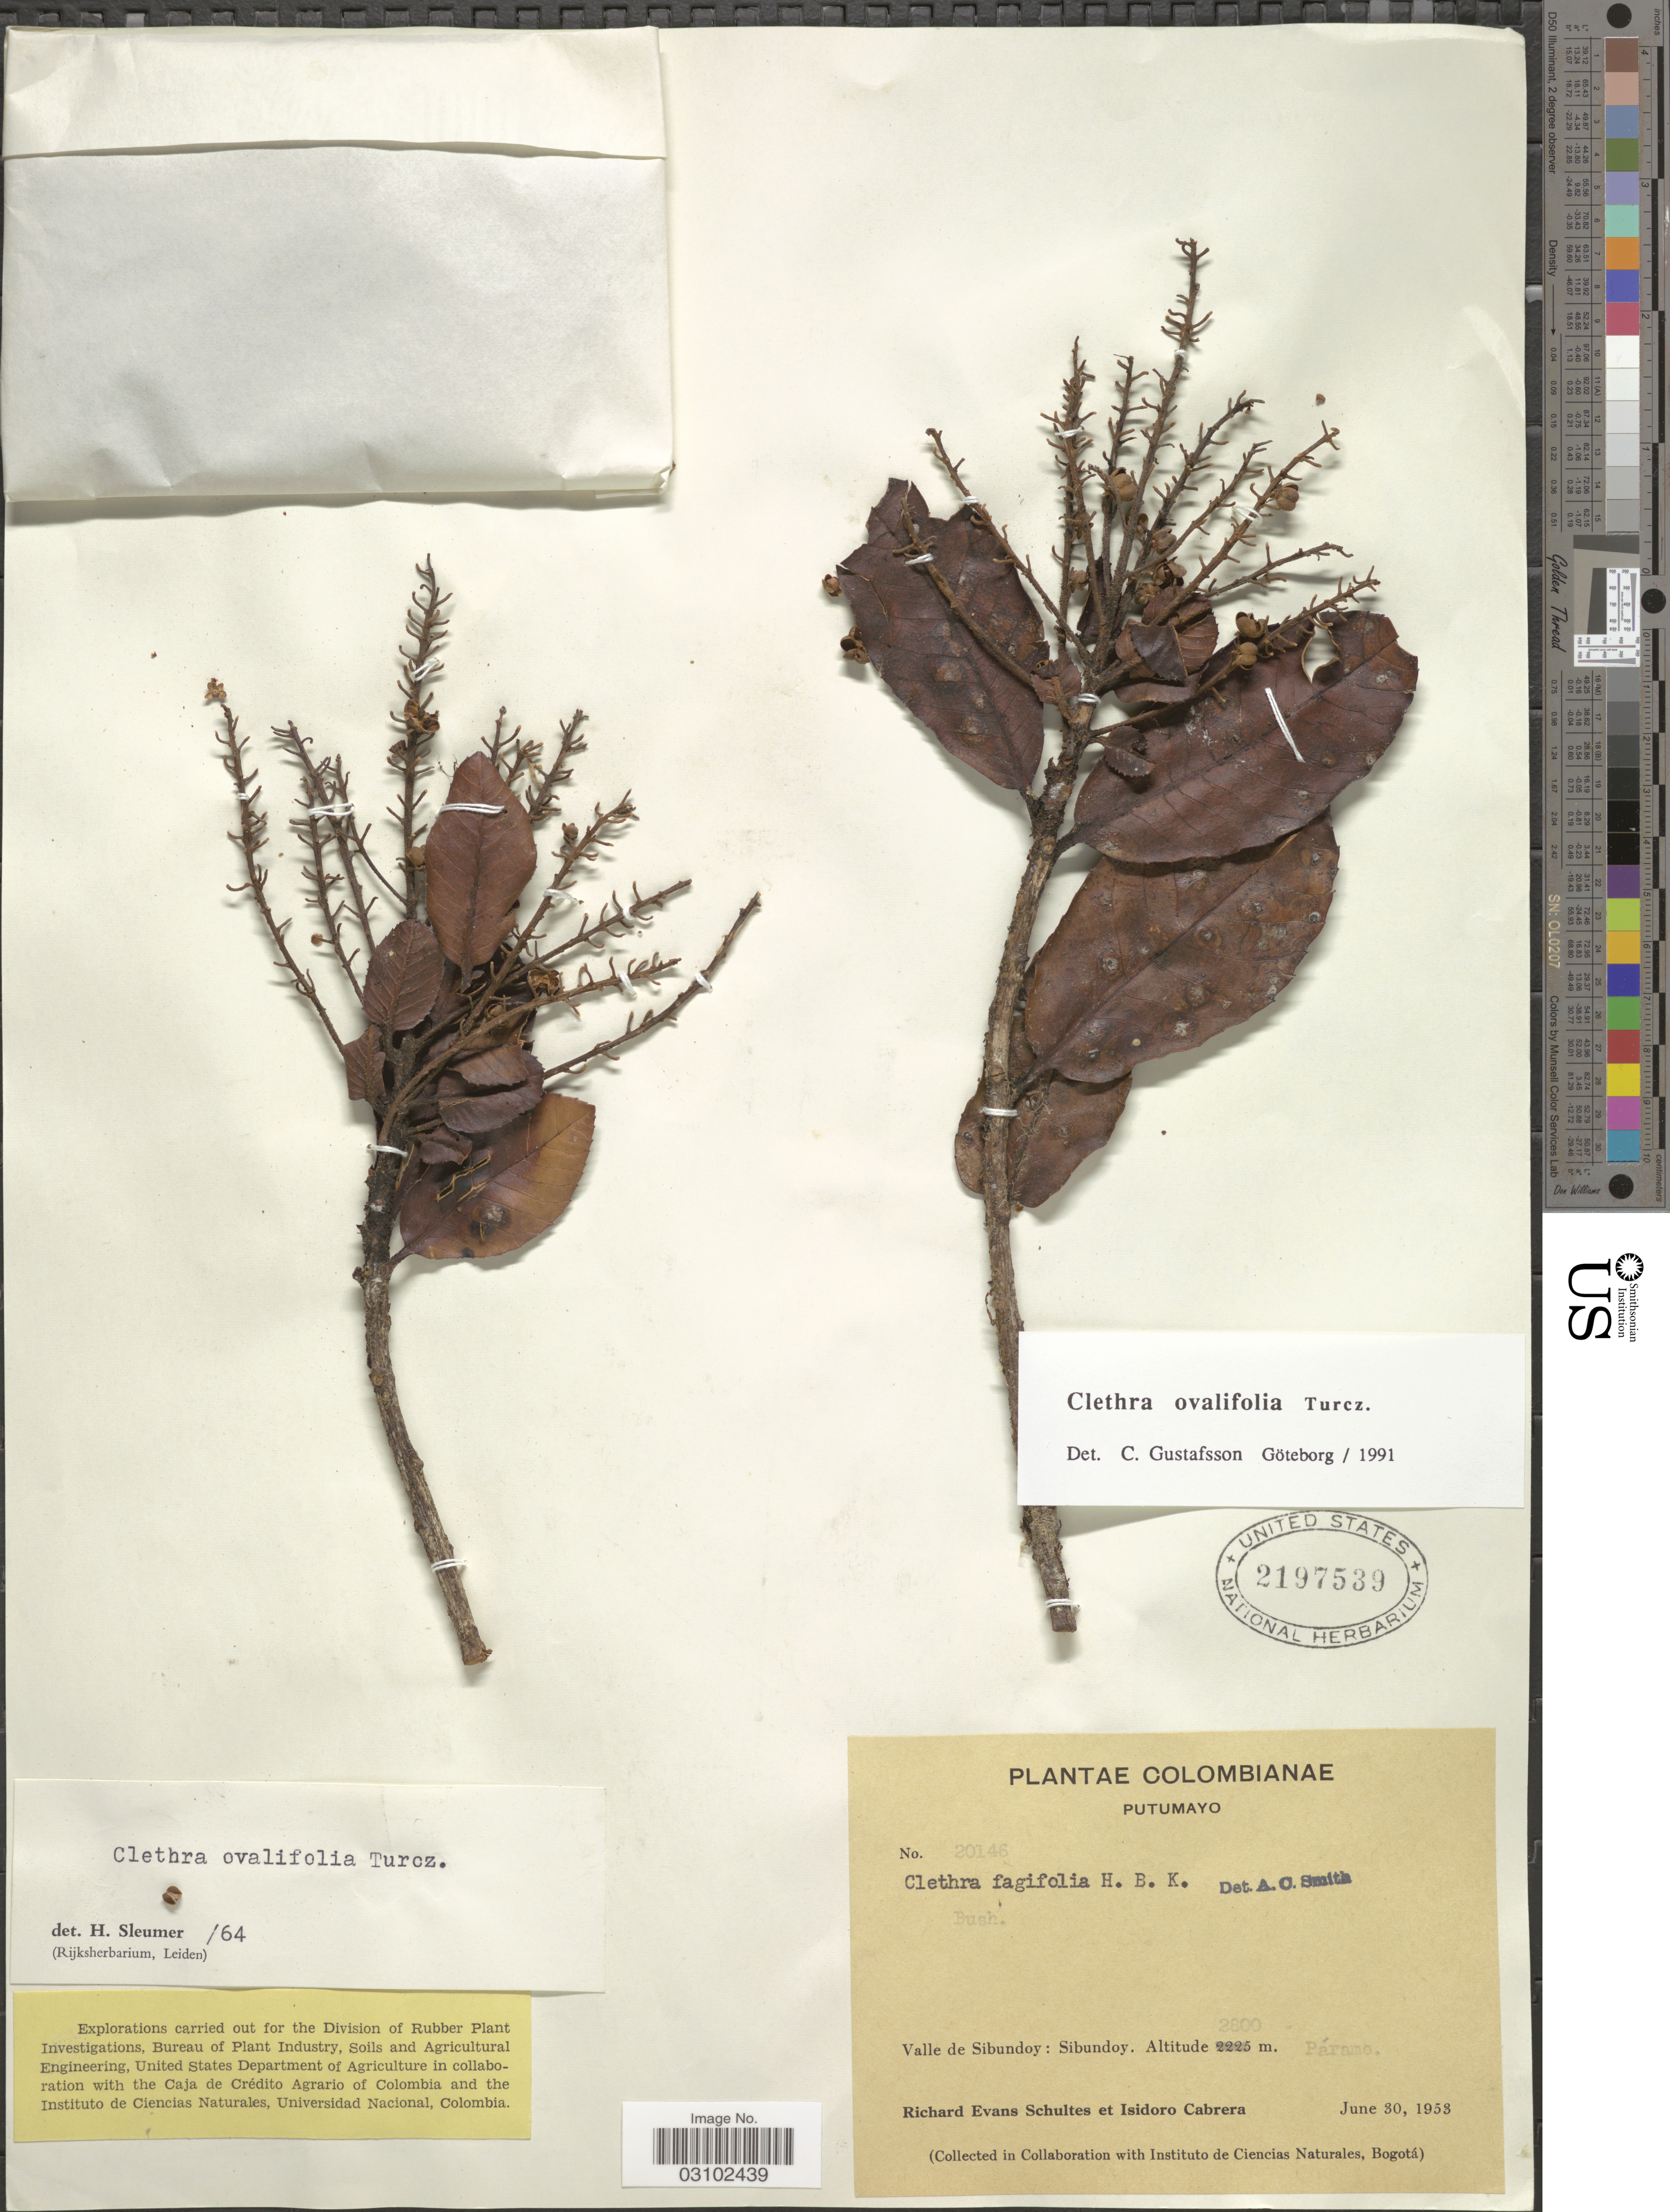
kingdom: Plantae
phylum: Tracheophyta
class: Magnoliopsida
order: Ericales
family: Clethraceae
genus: Clethra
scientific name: Clethra ovalifolia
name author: Turcz.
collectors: R. E. Schultes & I. Cabrera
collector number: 20146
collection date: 1953-06-30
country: Colombia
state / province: Putumayo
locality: Valle de Sibundoy: Sibundoy.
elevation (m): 2800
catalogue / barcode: US 2197539